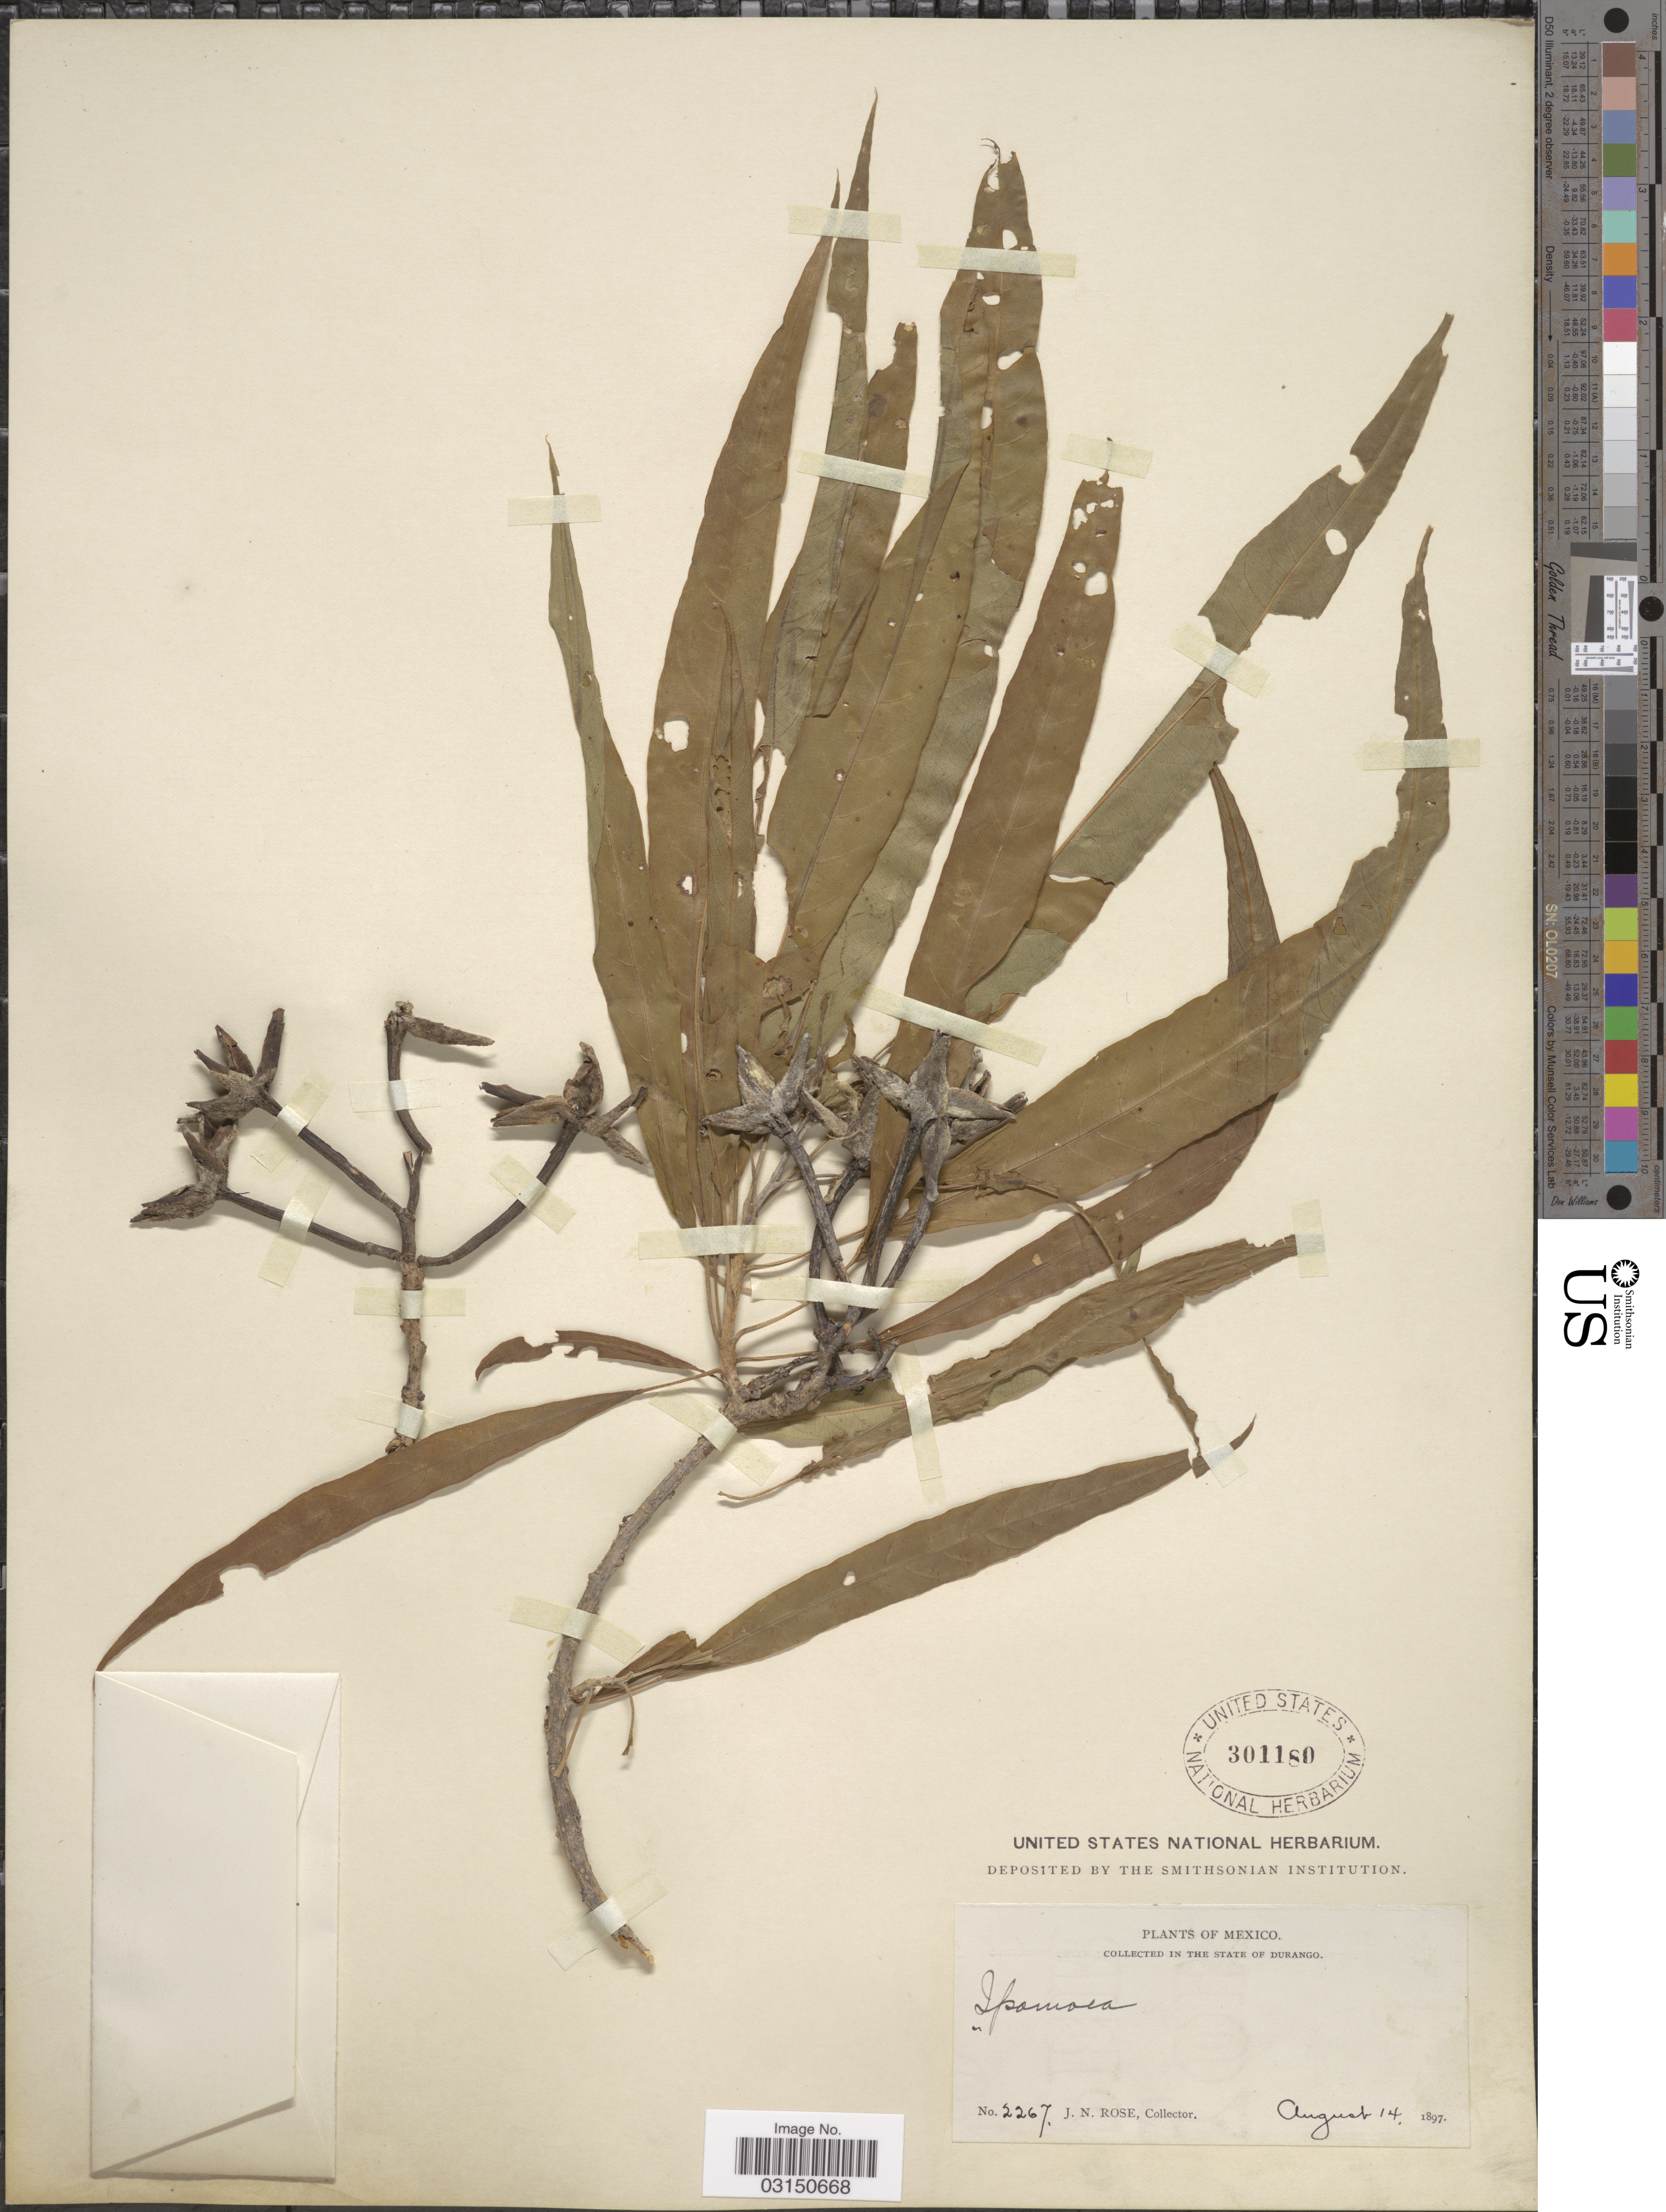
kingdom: Plantae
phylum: Tracheophyta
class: Magnoliopsida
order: Solanales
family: Convolvulaceae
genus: Ipomoea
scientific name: Ipomoea murucoides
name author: Roem. & Schult.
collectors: J. N. Rose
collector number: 2267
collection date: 1897-08-14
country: Mexico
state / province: Durango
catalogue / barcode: US 301180